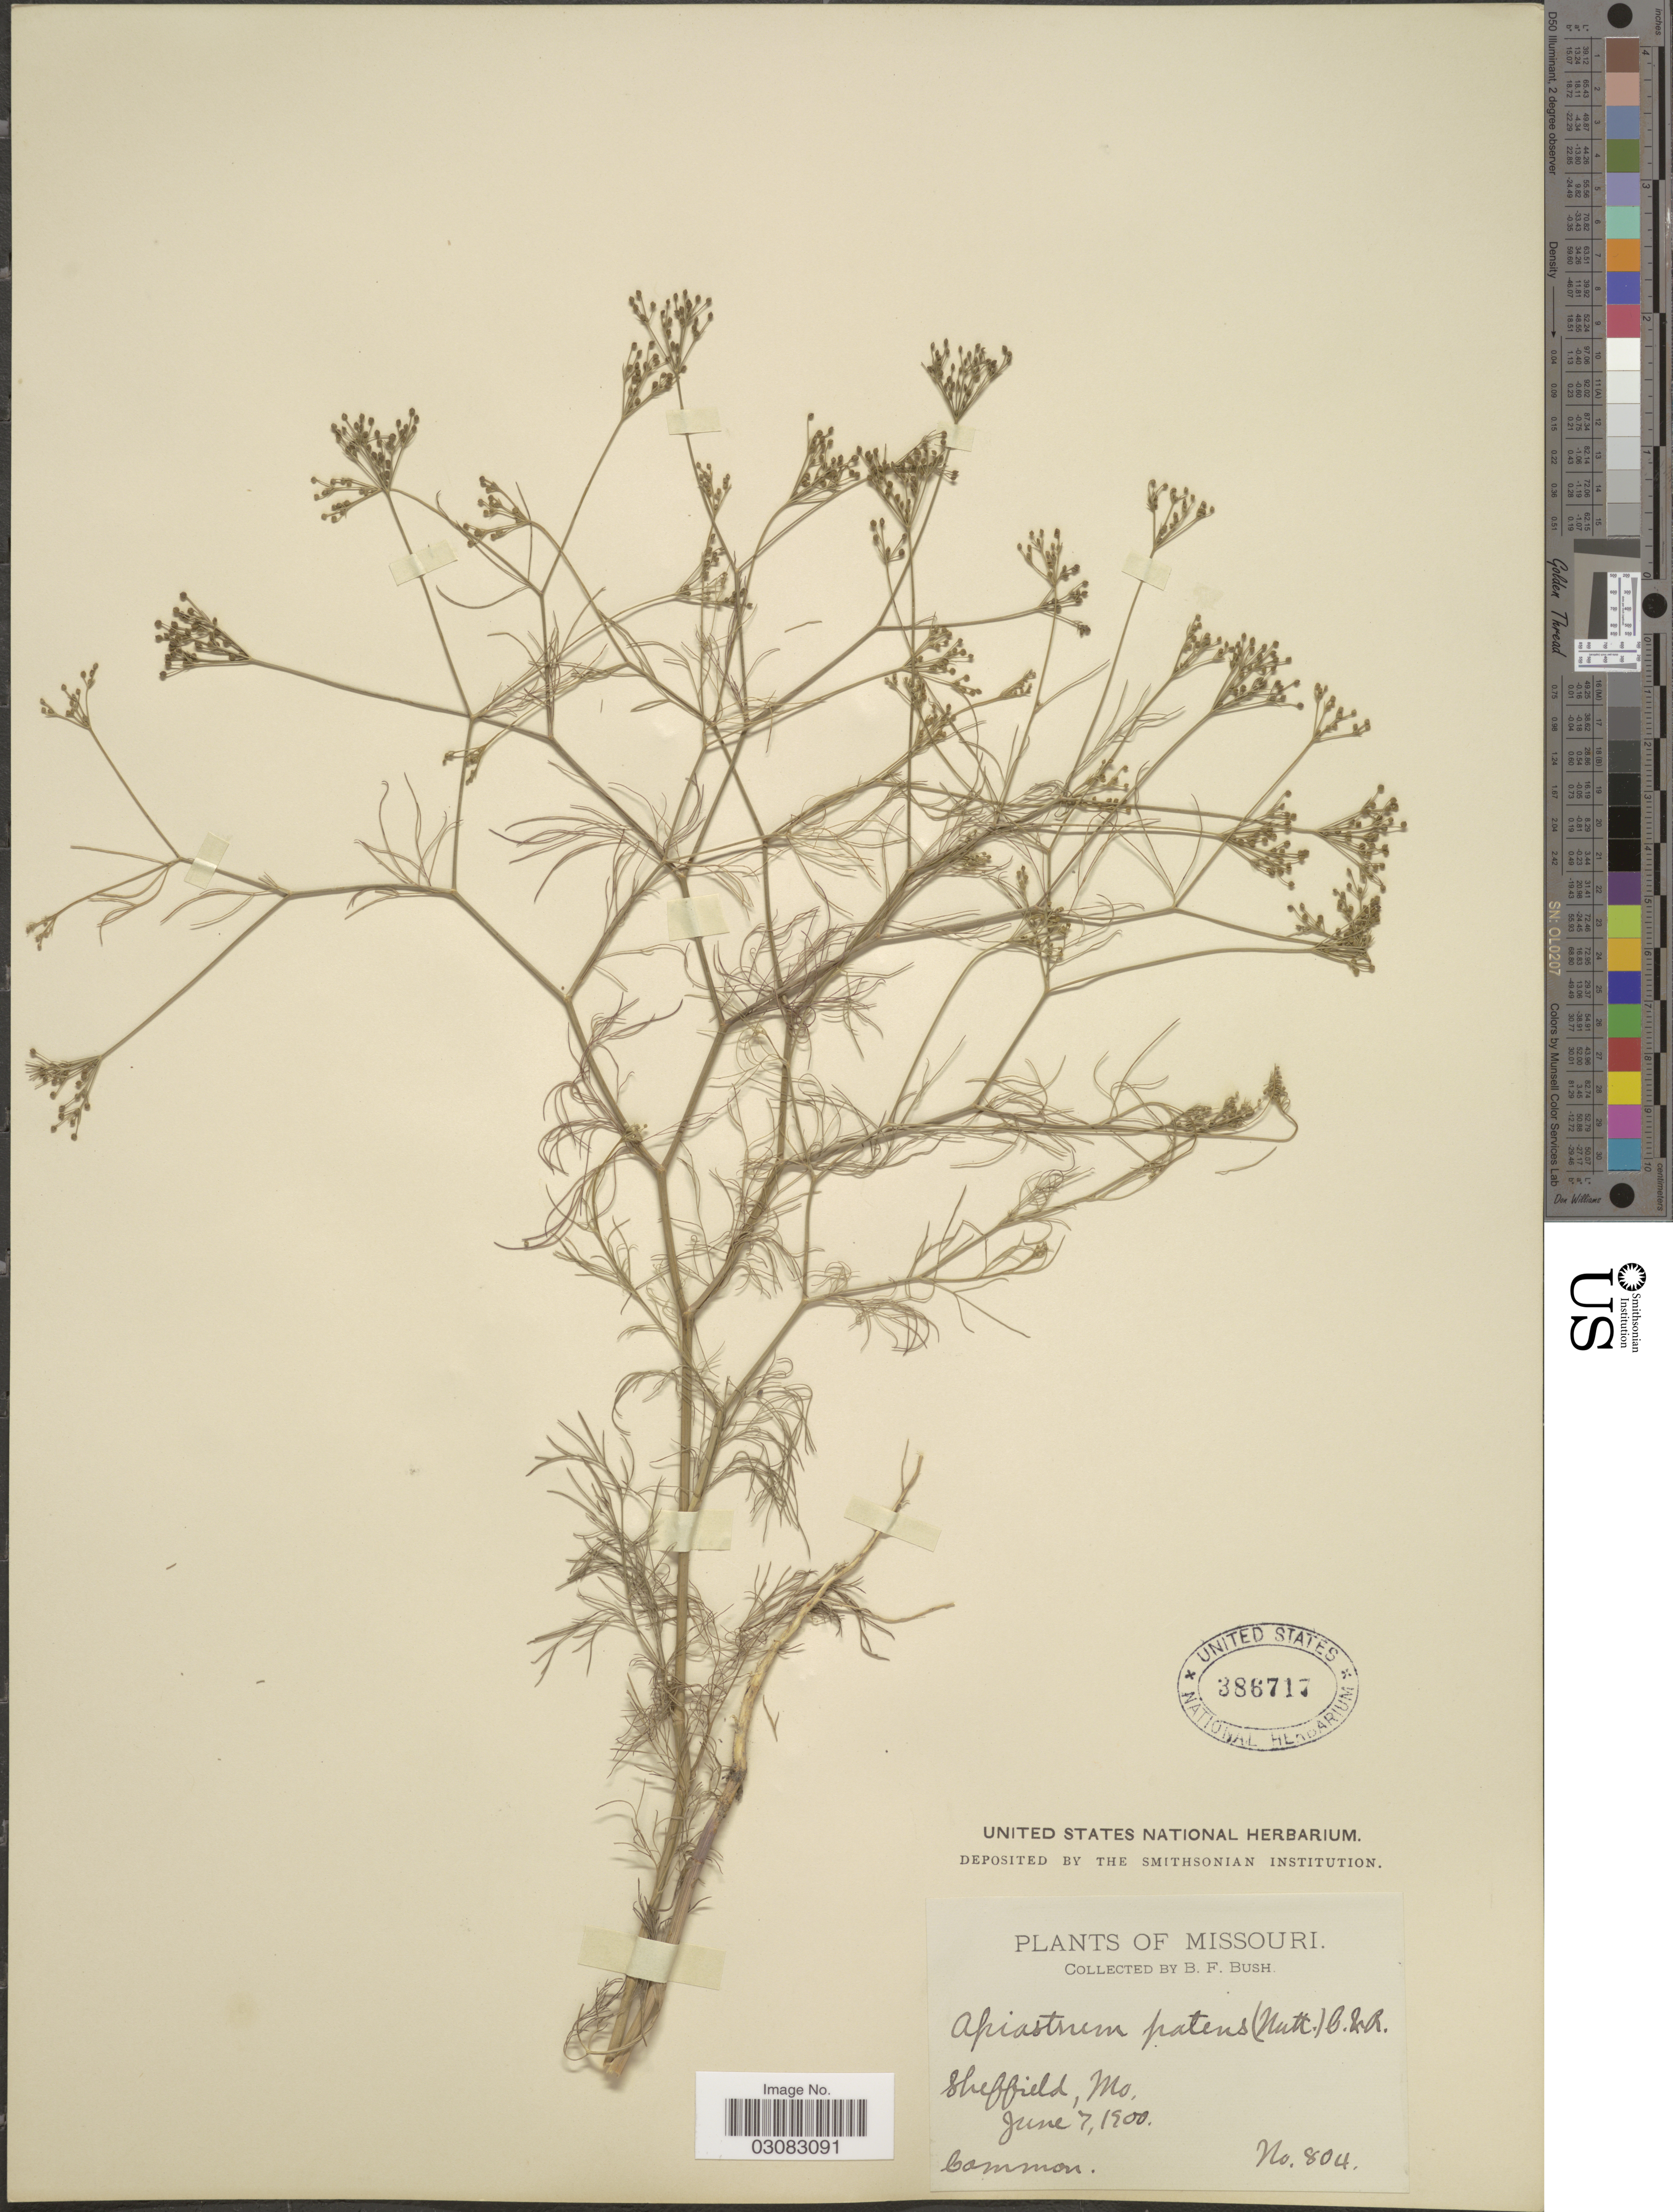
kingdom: Plantae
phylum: Tracheophyta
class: Magnoliopsida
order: Apiales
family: Apiaceae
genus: Spermolepis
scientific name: Spermolepis patens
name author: (Nutt. ex DC.) B.L. Rob.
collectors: B. F. Bush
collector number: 804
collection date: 1900-06-07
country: United States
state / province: Missouri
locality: Sheffield, Mo.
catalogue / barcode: US 386717